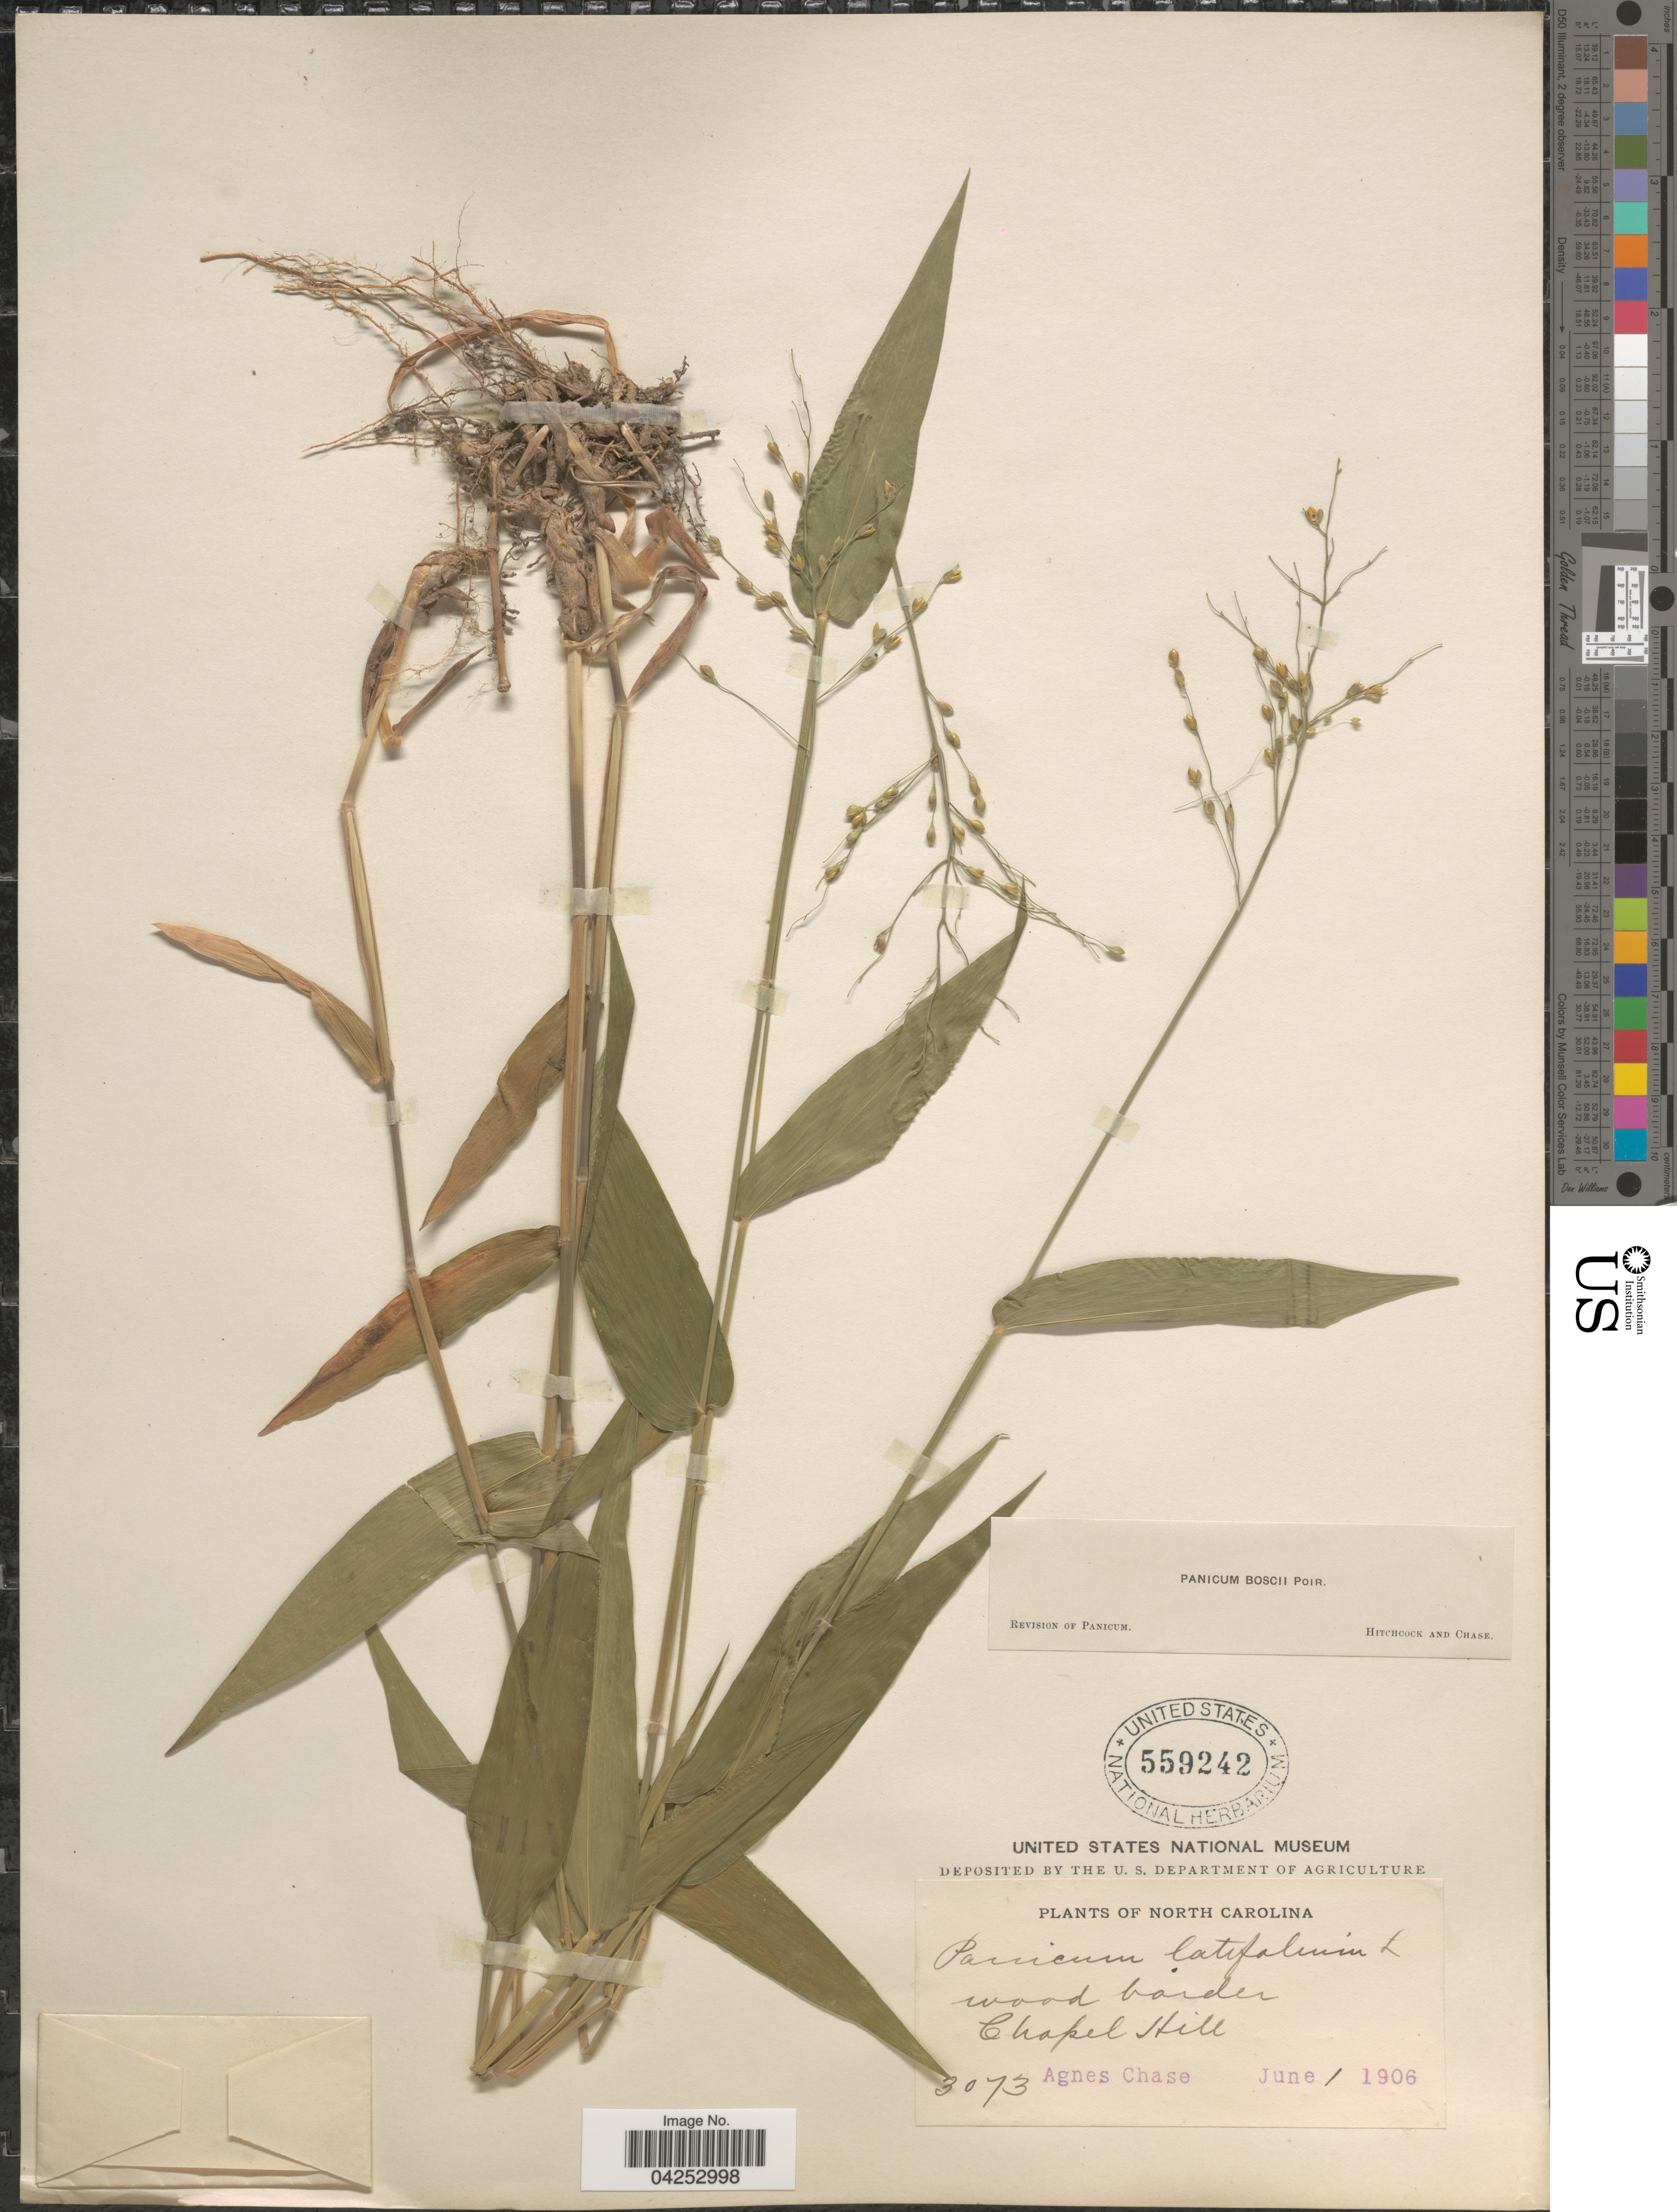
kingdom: Plantae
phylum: Tracheophyta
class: Liliopsida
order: Poales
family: Poaceae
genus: Dichanthelium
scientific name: Dichanthelium boscii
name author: (Poir.) Gould & C.A. Clark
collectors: A. Chase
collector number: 3073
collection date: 1906-06-01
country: United States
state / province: North Carolina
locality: Wood border Chapel Hill.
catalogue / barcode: US 559242